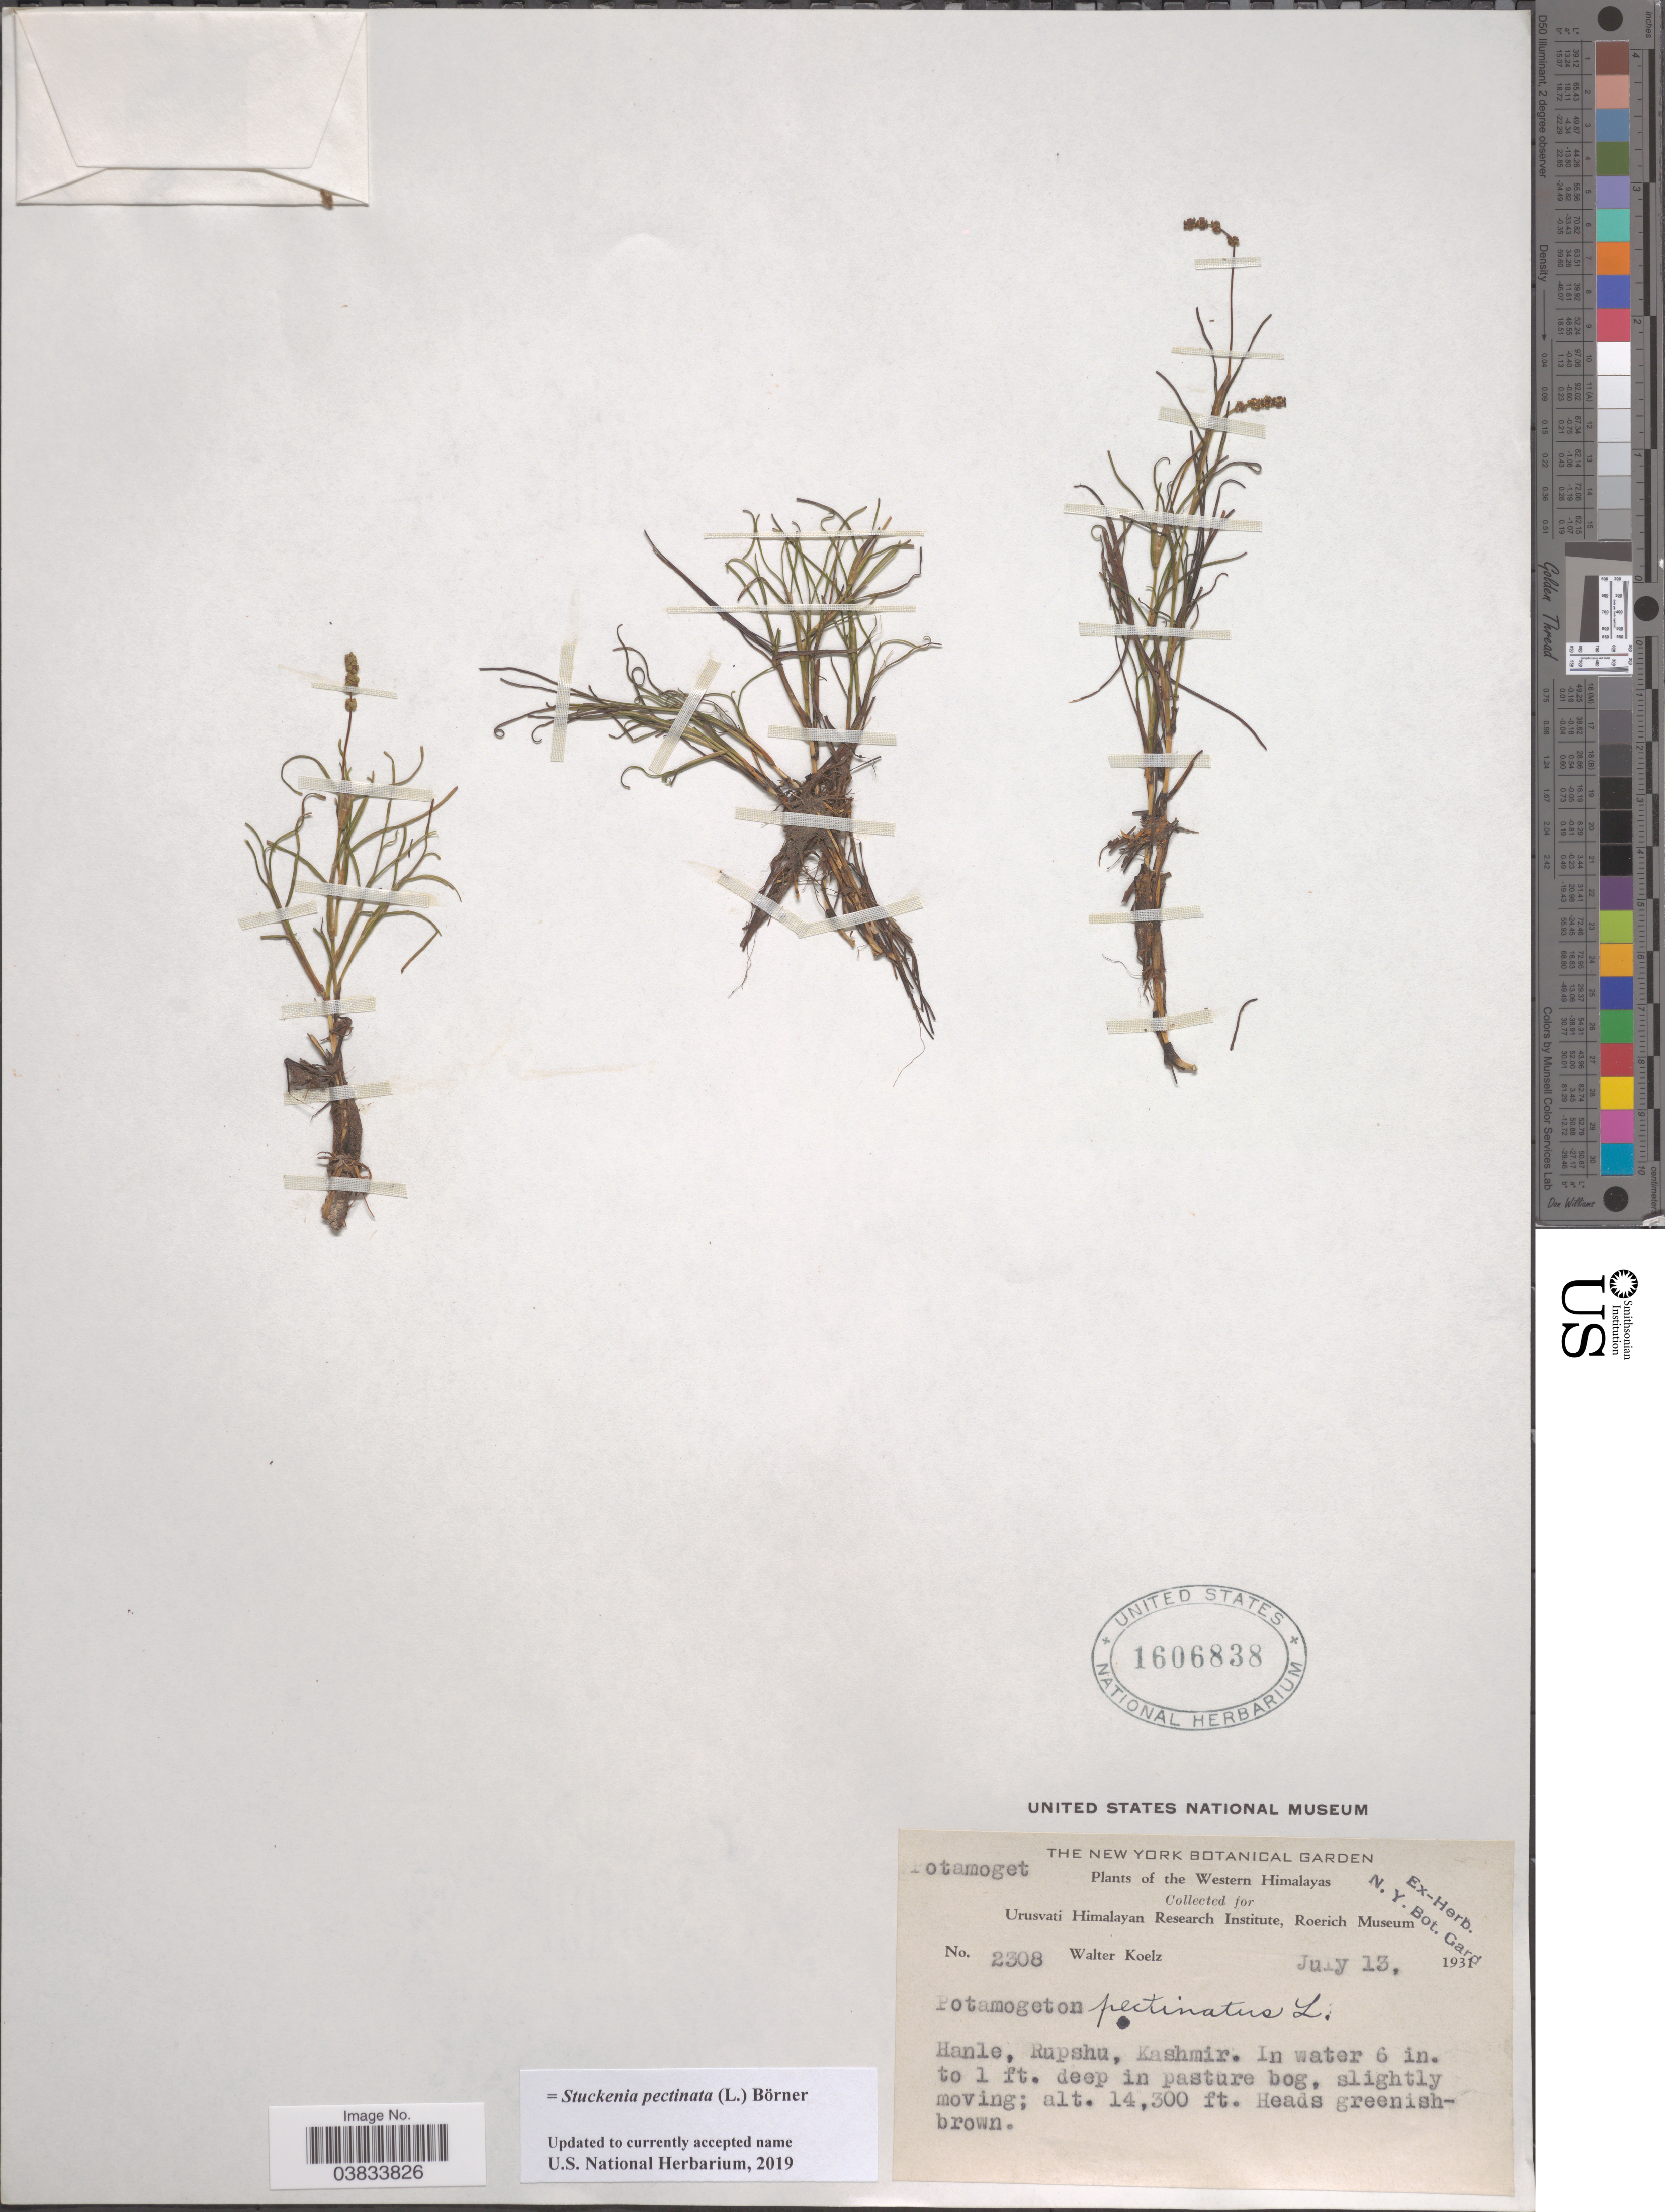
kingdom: Plantae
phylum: Tracheophyta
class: Liliopsida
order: Alismatales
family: Potamogetonaceae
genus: Stuckenia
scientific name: Stuckenia pectinata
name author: (L.) Börner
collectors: W. N. Koelz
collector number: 2308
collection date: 1931-07-13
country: India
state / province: Jammu and Kashmir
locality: Western Himalayas. Hanle, Rupshu, Kashmir.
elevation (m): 4359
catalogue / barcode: US 1606838